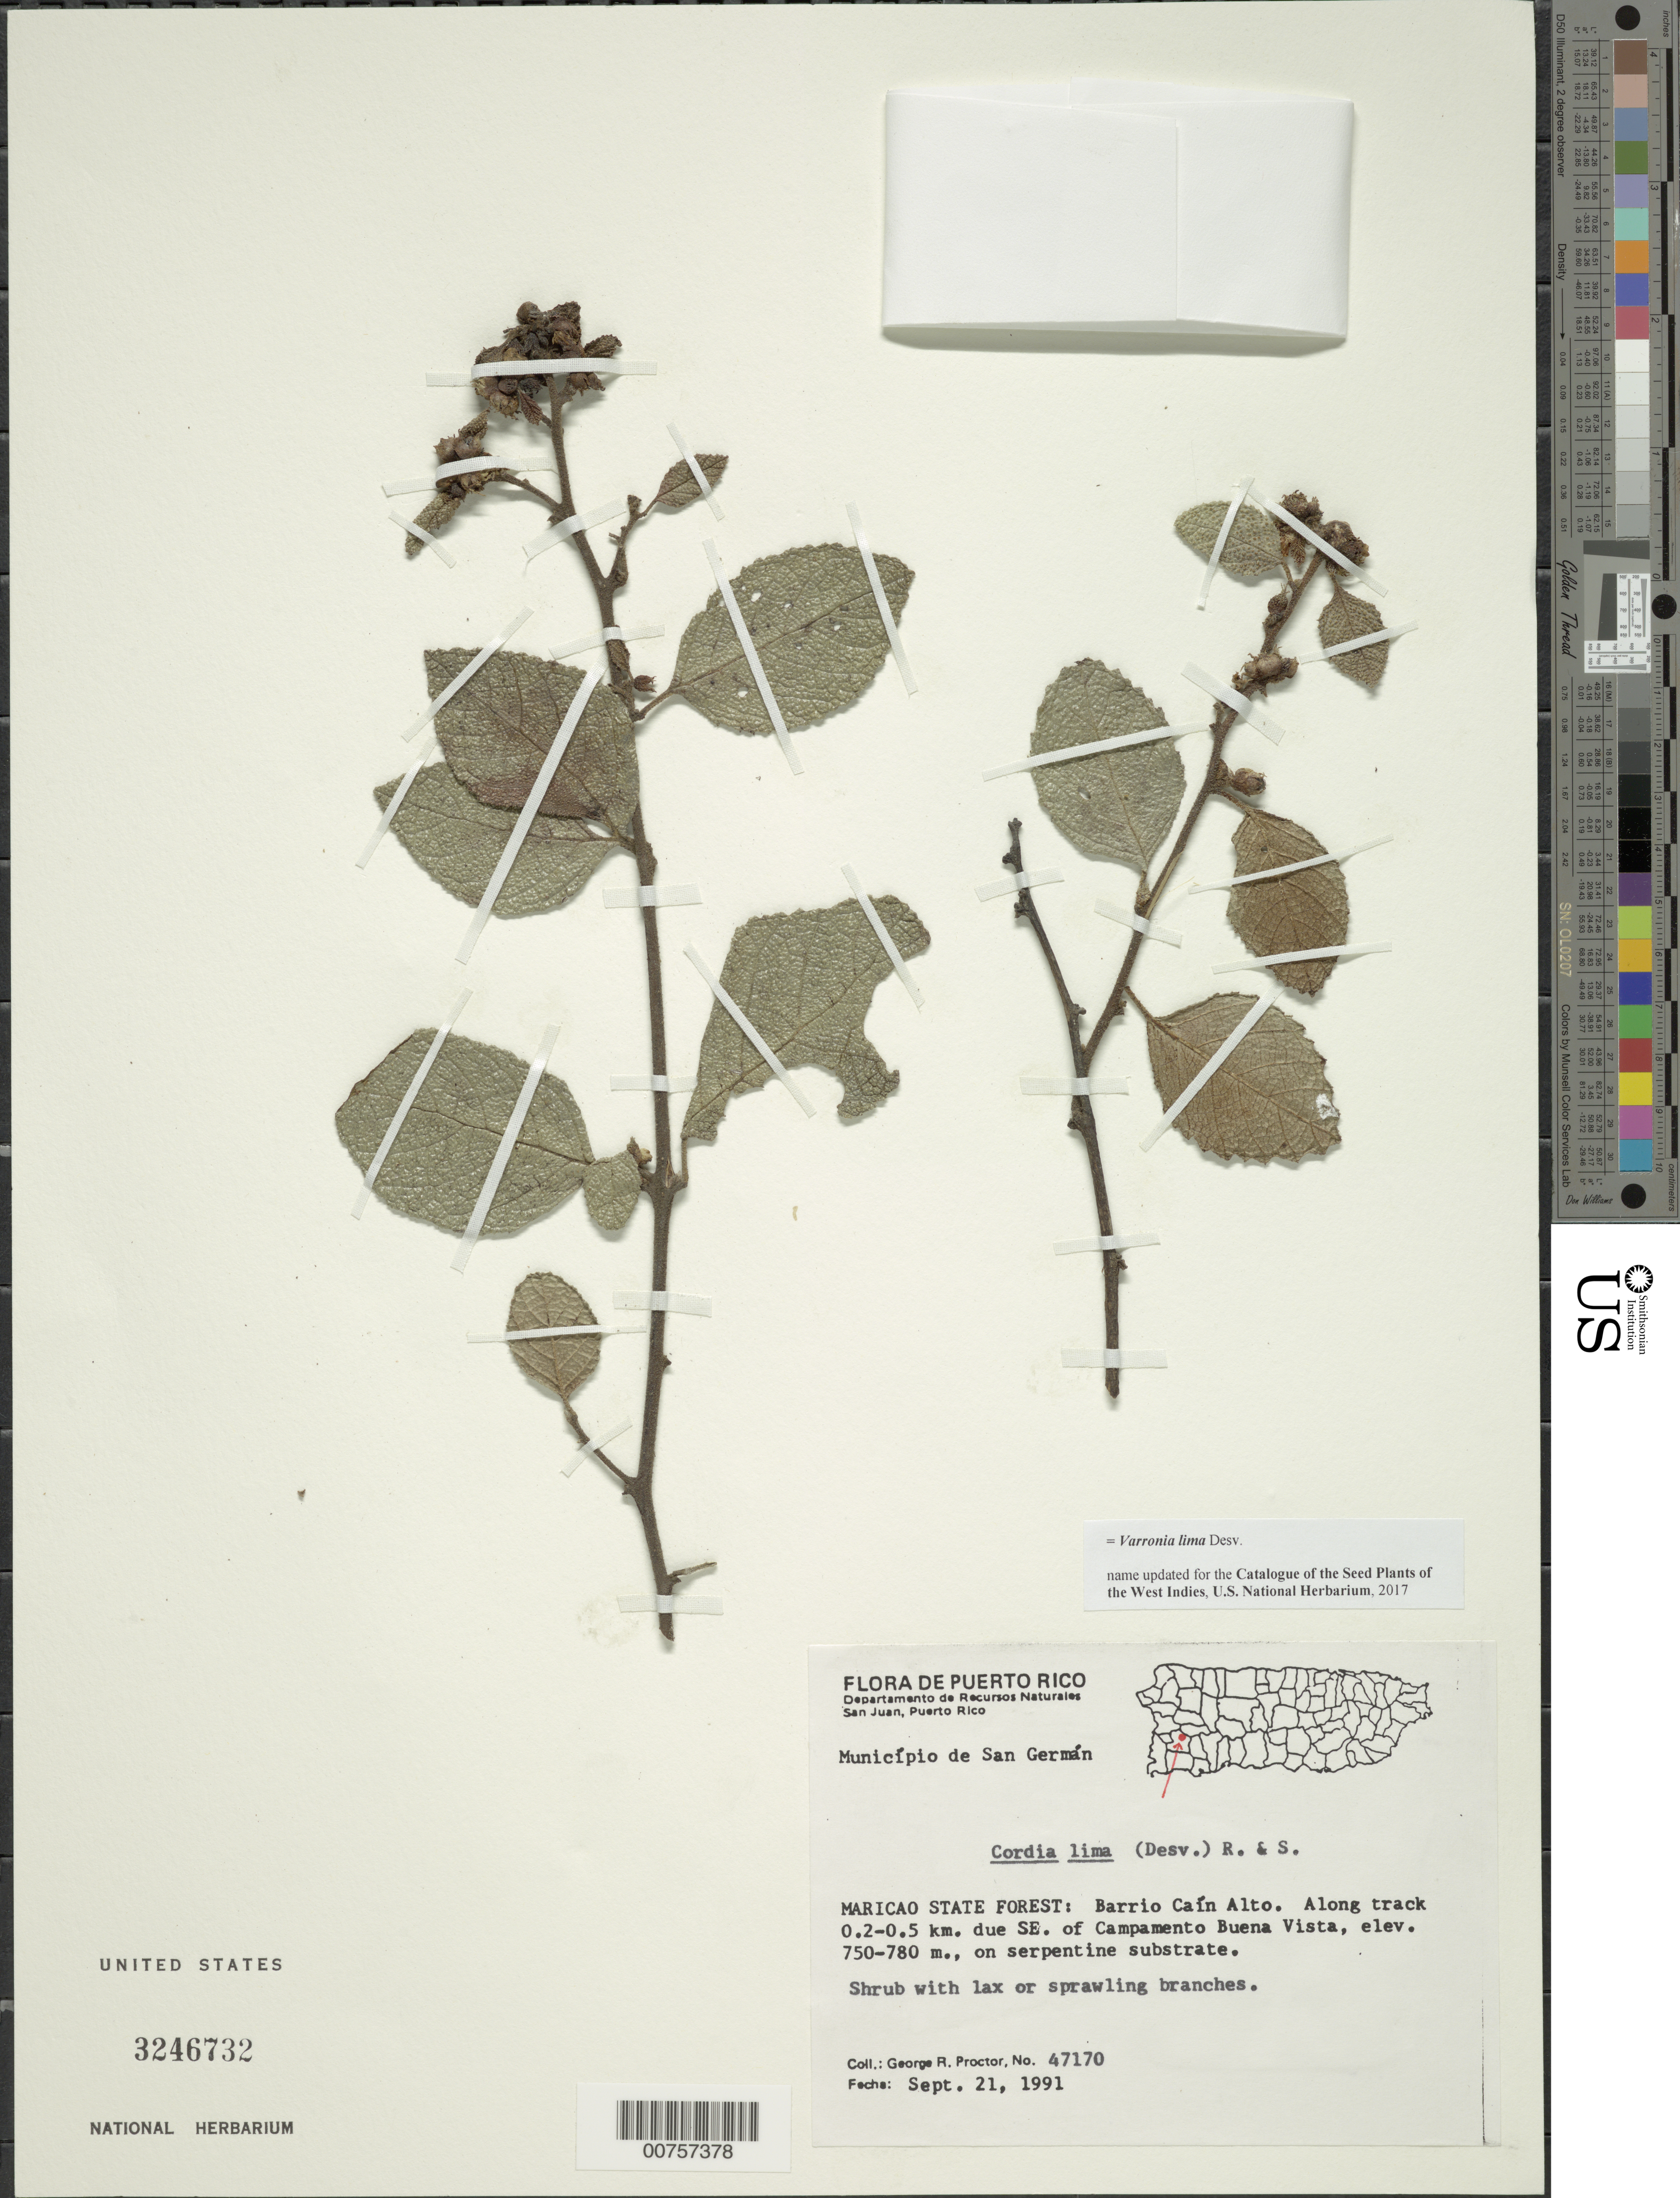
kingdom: Plantae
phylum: Tracheophyta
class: Magnoliopsida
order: Boraginales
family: Cordiaceae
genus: Varronia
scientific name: Varronia lima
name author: Desv.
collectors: G. R. Proctor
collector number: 47170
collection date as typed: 21 Sep 1991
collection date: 1991-09-21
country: Puerto Rico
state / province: Maricao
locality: Maricao State Forest: Barrio Caín Alto. Along track 0.2-0.5 km due SE of Campamento Buenavista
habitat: Serpentine substrate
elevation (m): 750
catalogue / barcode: US 3246732